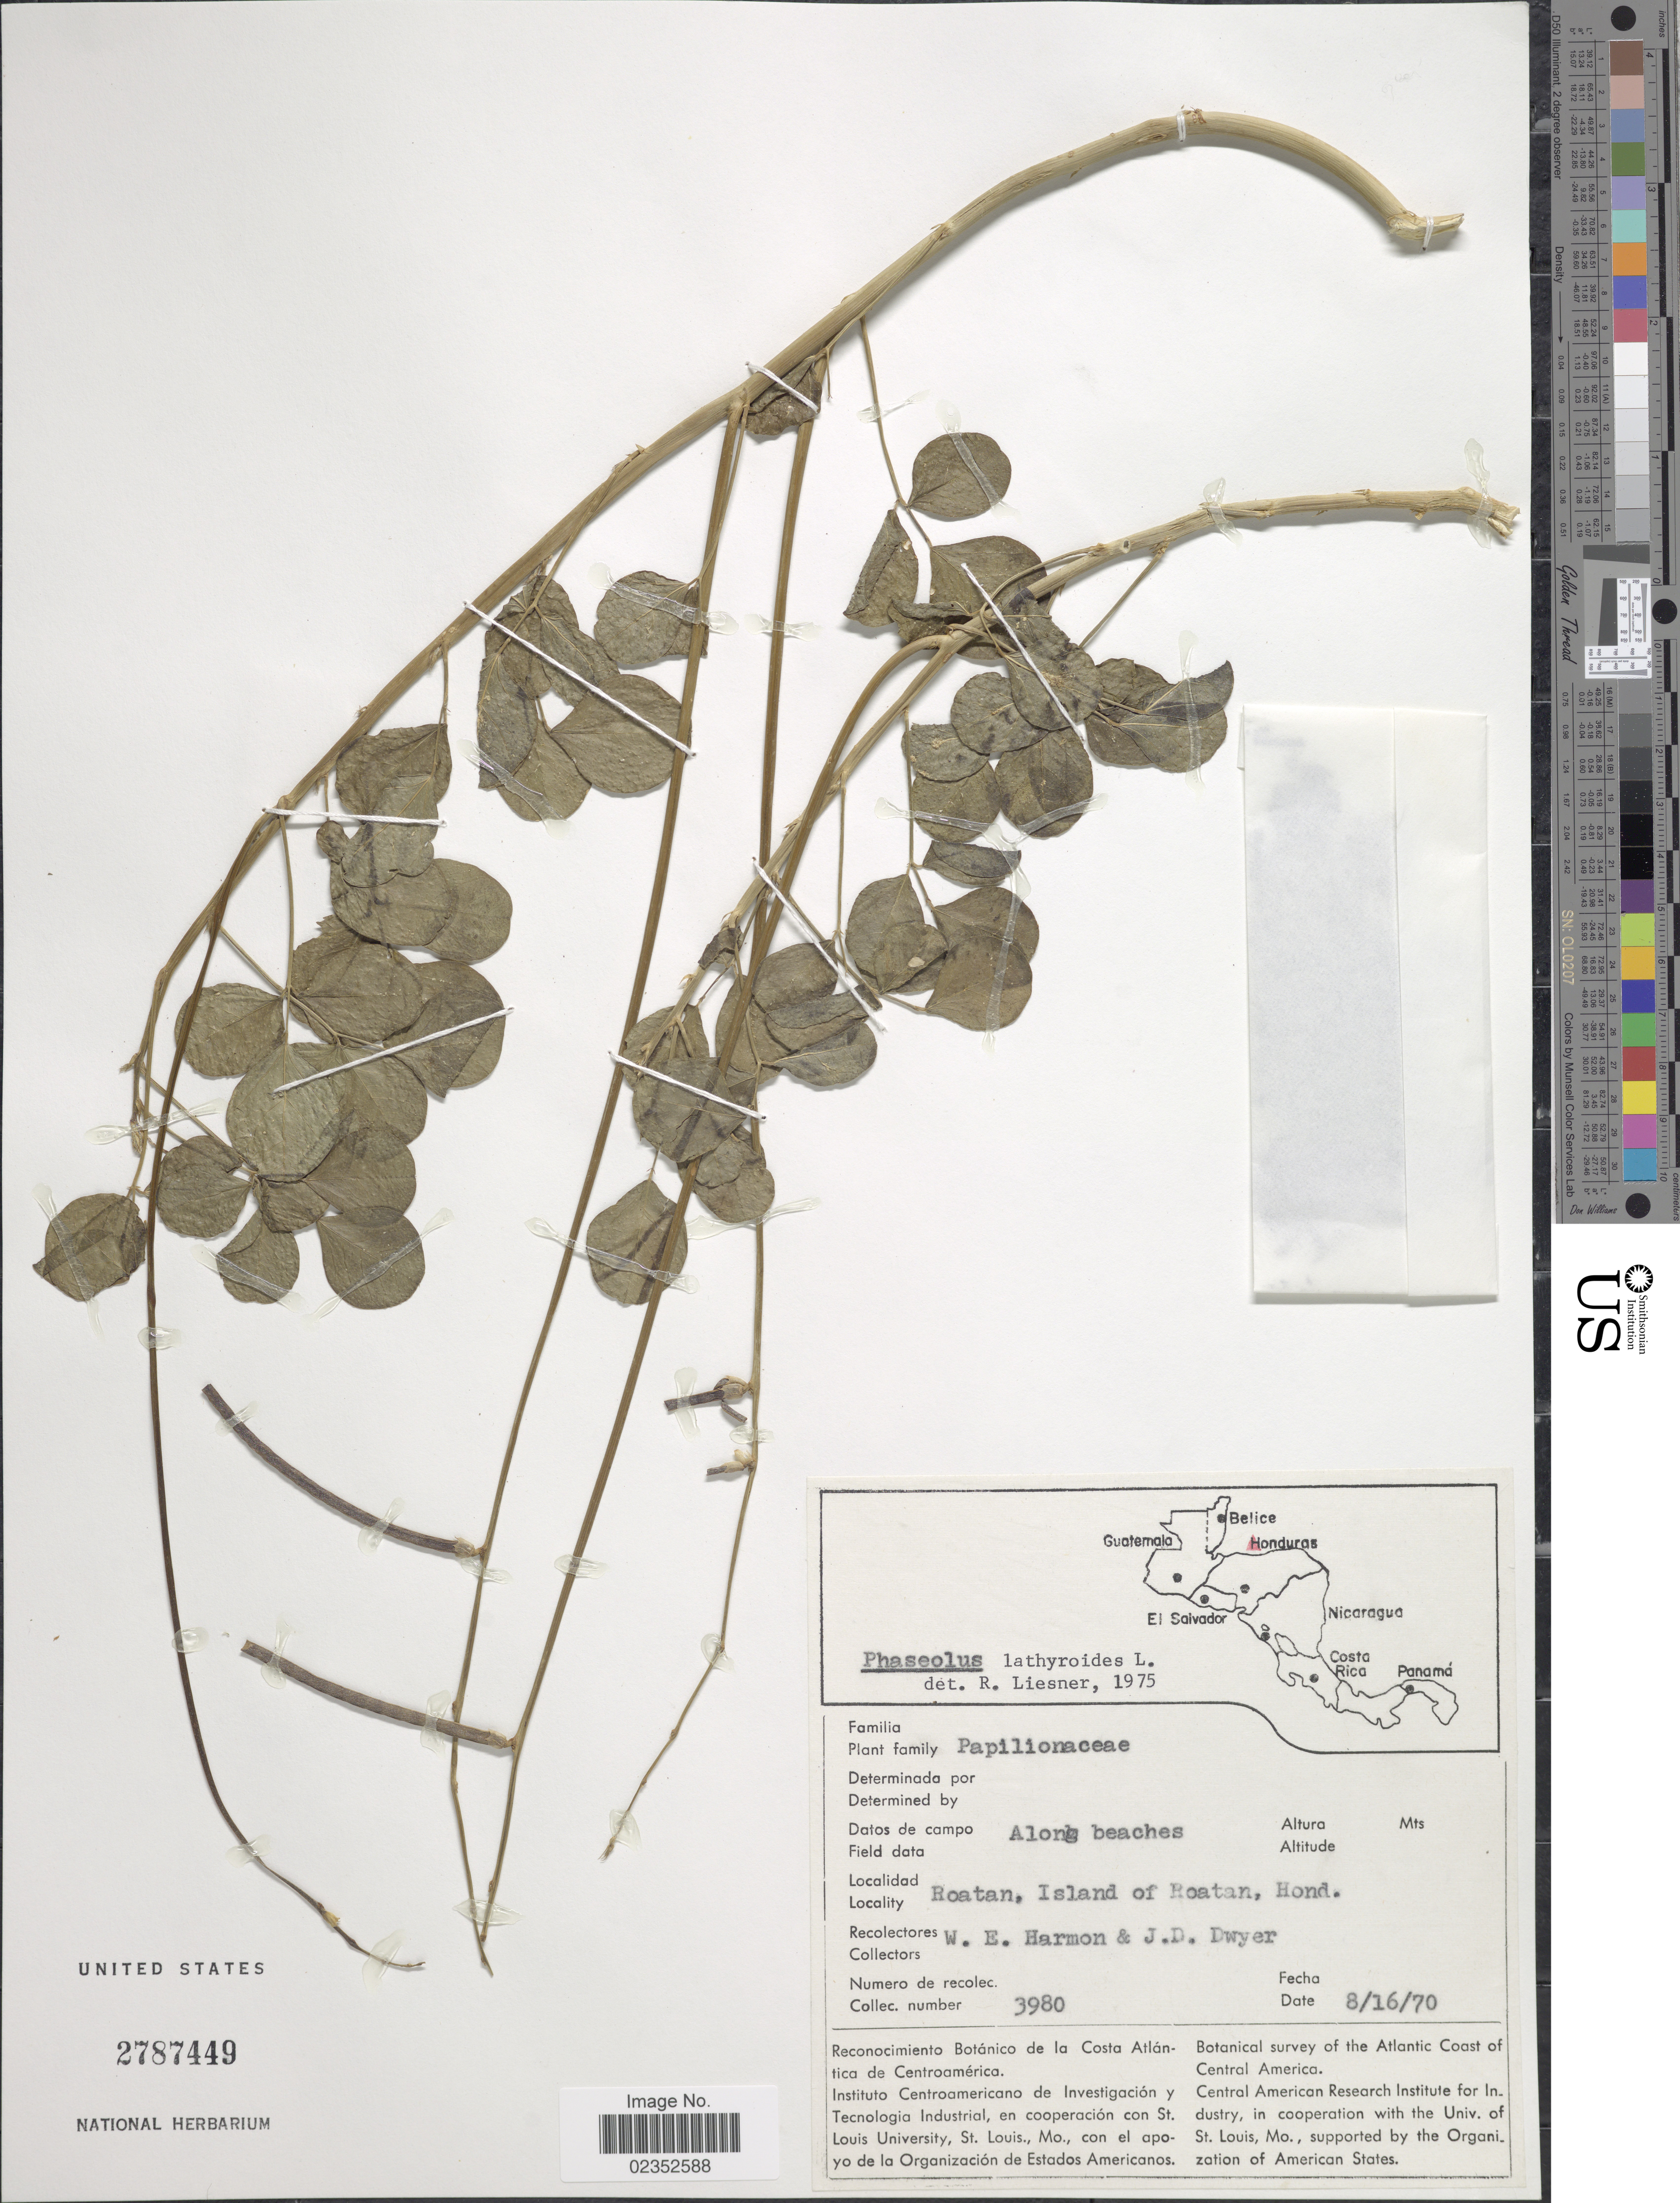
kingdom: Plantae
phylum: Tracheophyta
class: Magnoliopsida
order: Fabales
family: Fabaceae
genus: Macroptilium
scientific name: Macroptilium lathyroides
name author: (L.) Urb.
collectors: J. D. Dwyer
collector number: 3980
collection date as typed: Transcribed d/m/y: 16/8/70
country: Honduras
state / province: Islas de la Bahía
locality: Along beaches, Roatan, Island of Roatan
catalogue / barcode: US 2787449